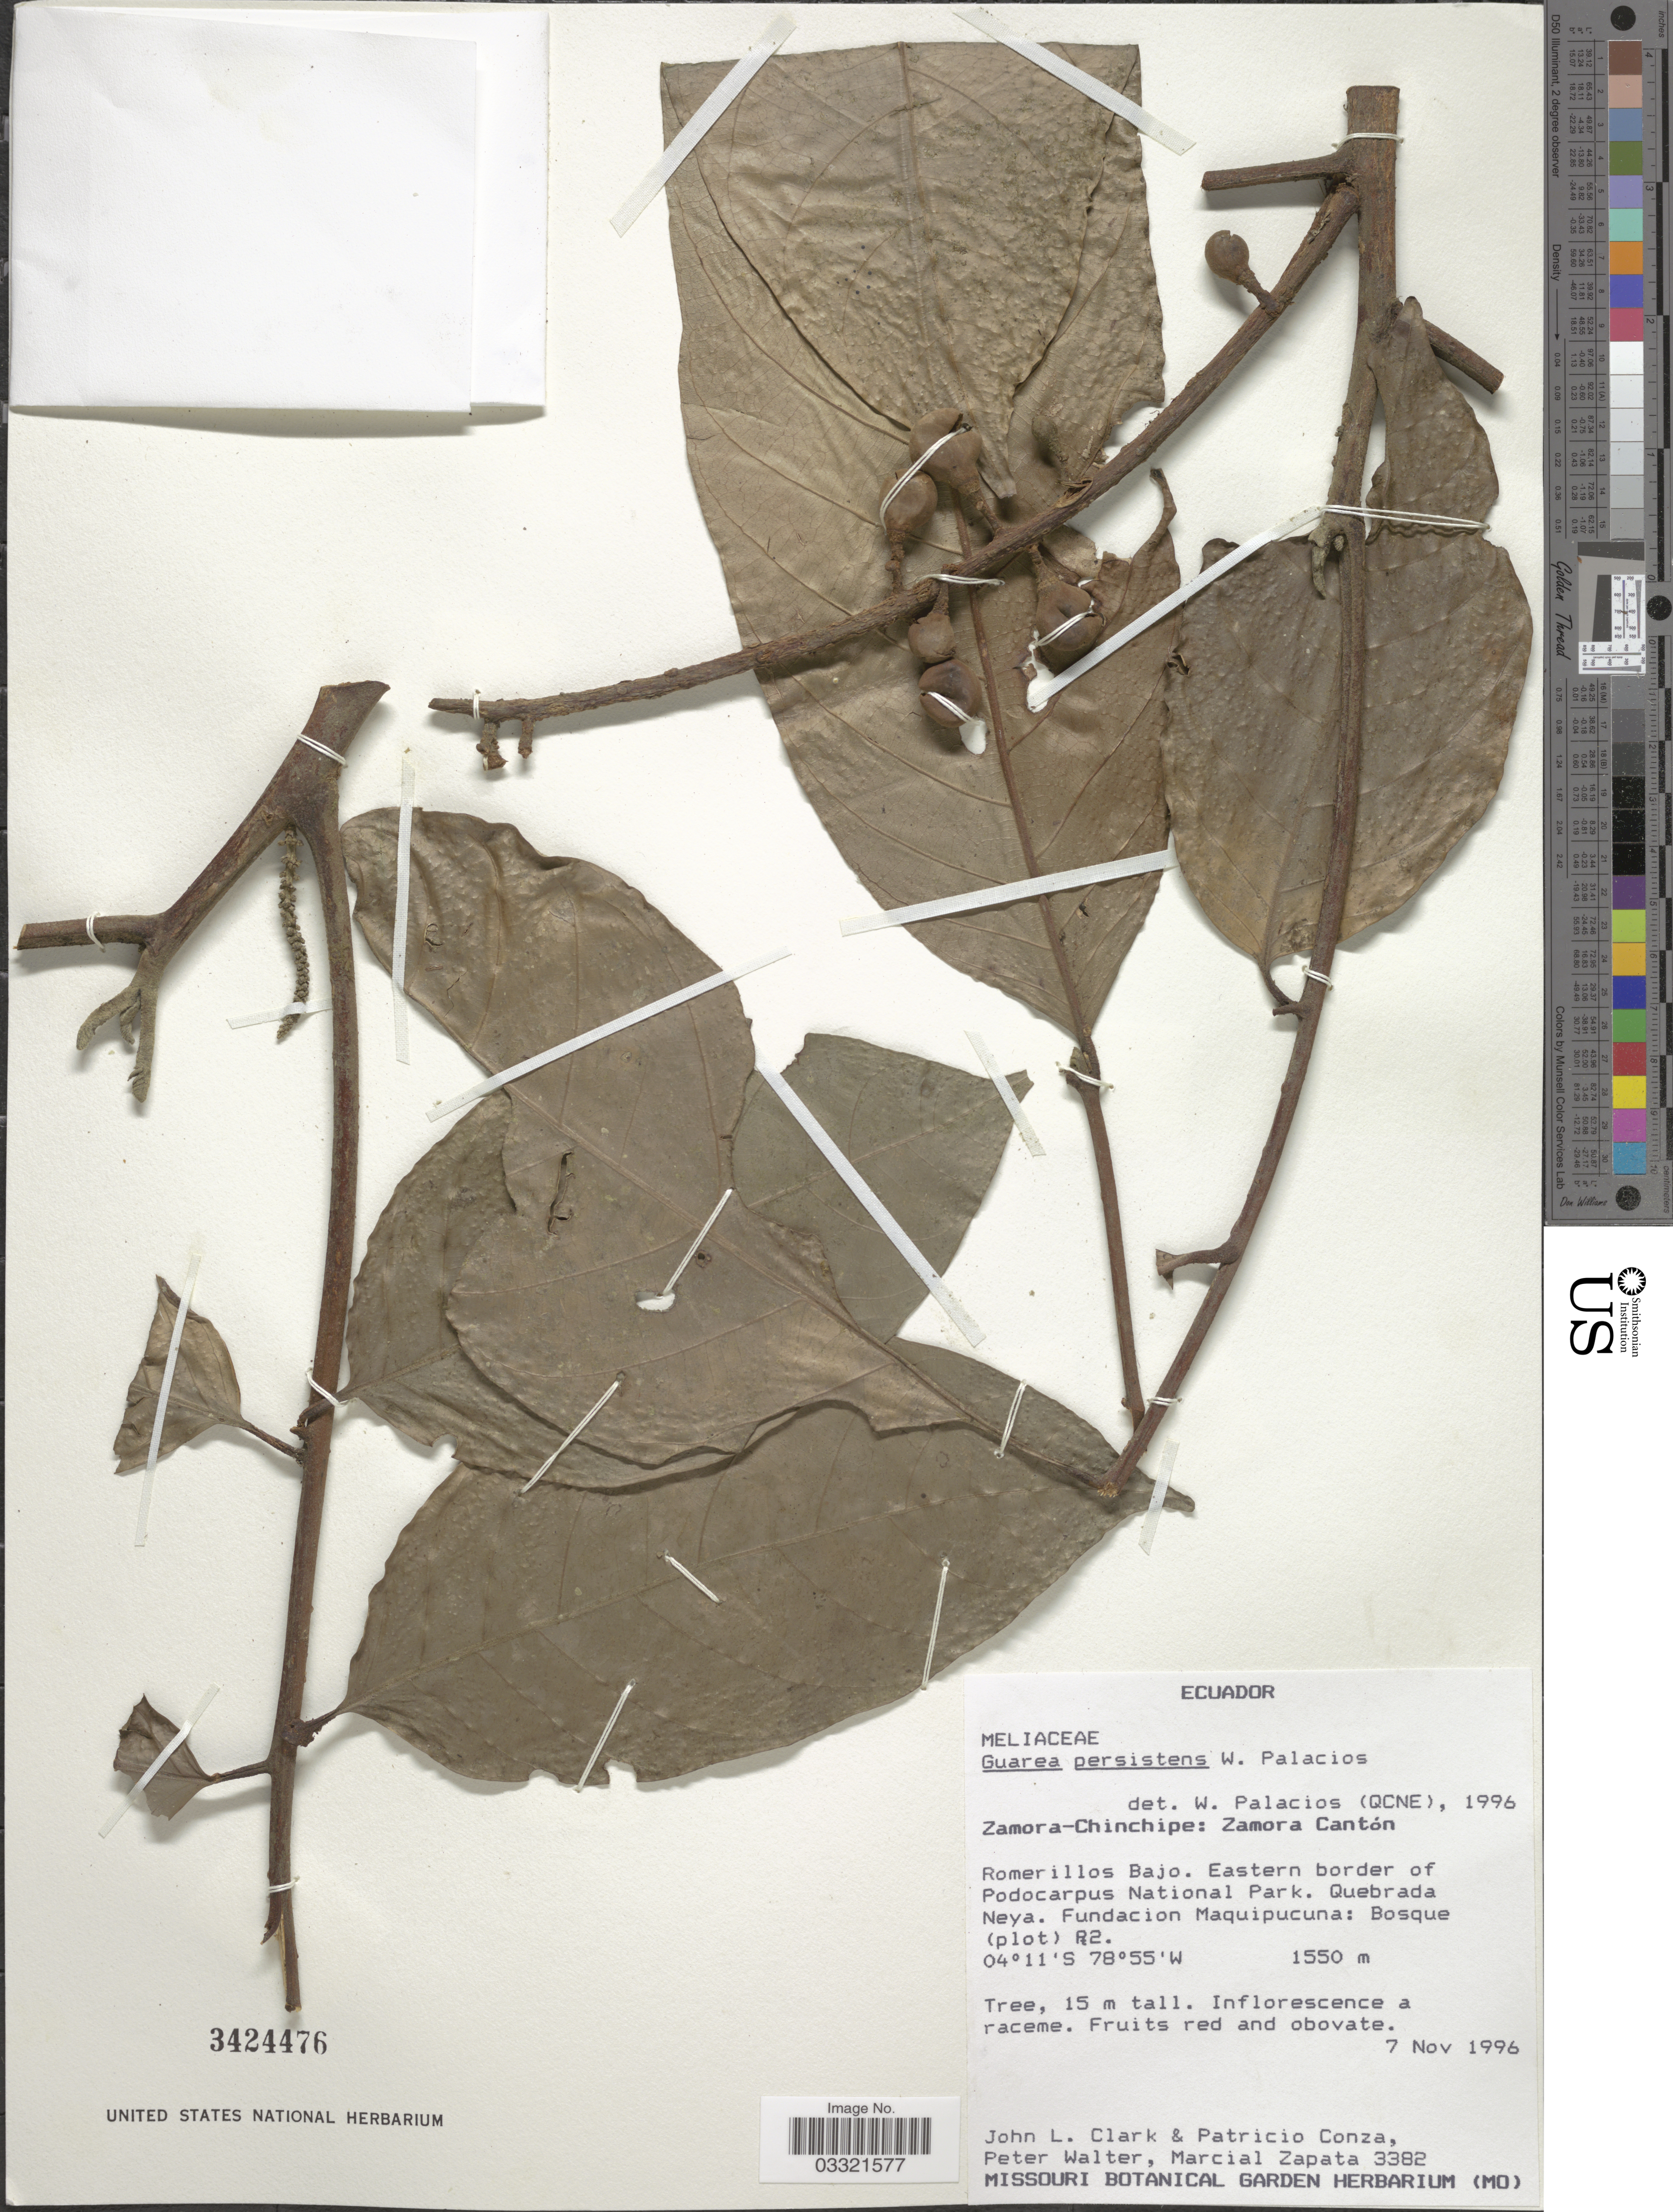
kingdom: Plantae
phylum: Tracheophyta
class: Magnoliopsida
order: Sapindales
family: Meliaceae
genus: Guarea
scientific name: Guarea persistens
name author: Palacios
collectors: J. L. Clark, P. Conza, P. Walter & M. Zapata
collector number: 3382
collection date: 1996-11-07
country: Ecuador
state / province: Zamora-Chinchipe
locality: Zamora Cantón. Romerillos Bajo. Eastern border of Podocarpus National Park. Quebrada Neya. Fundacion Maquipucuna: Bosque (plot) P2 [interpreted].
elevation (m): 1550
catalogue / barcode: US 3424476